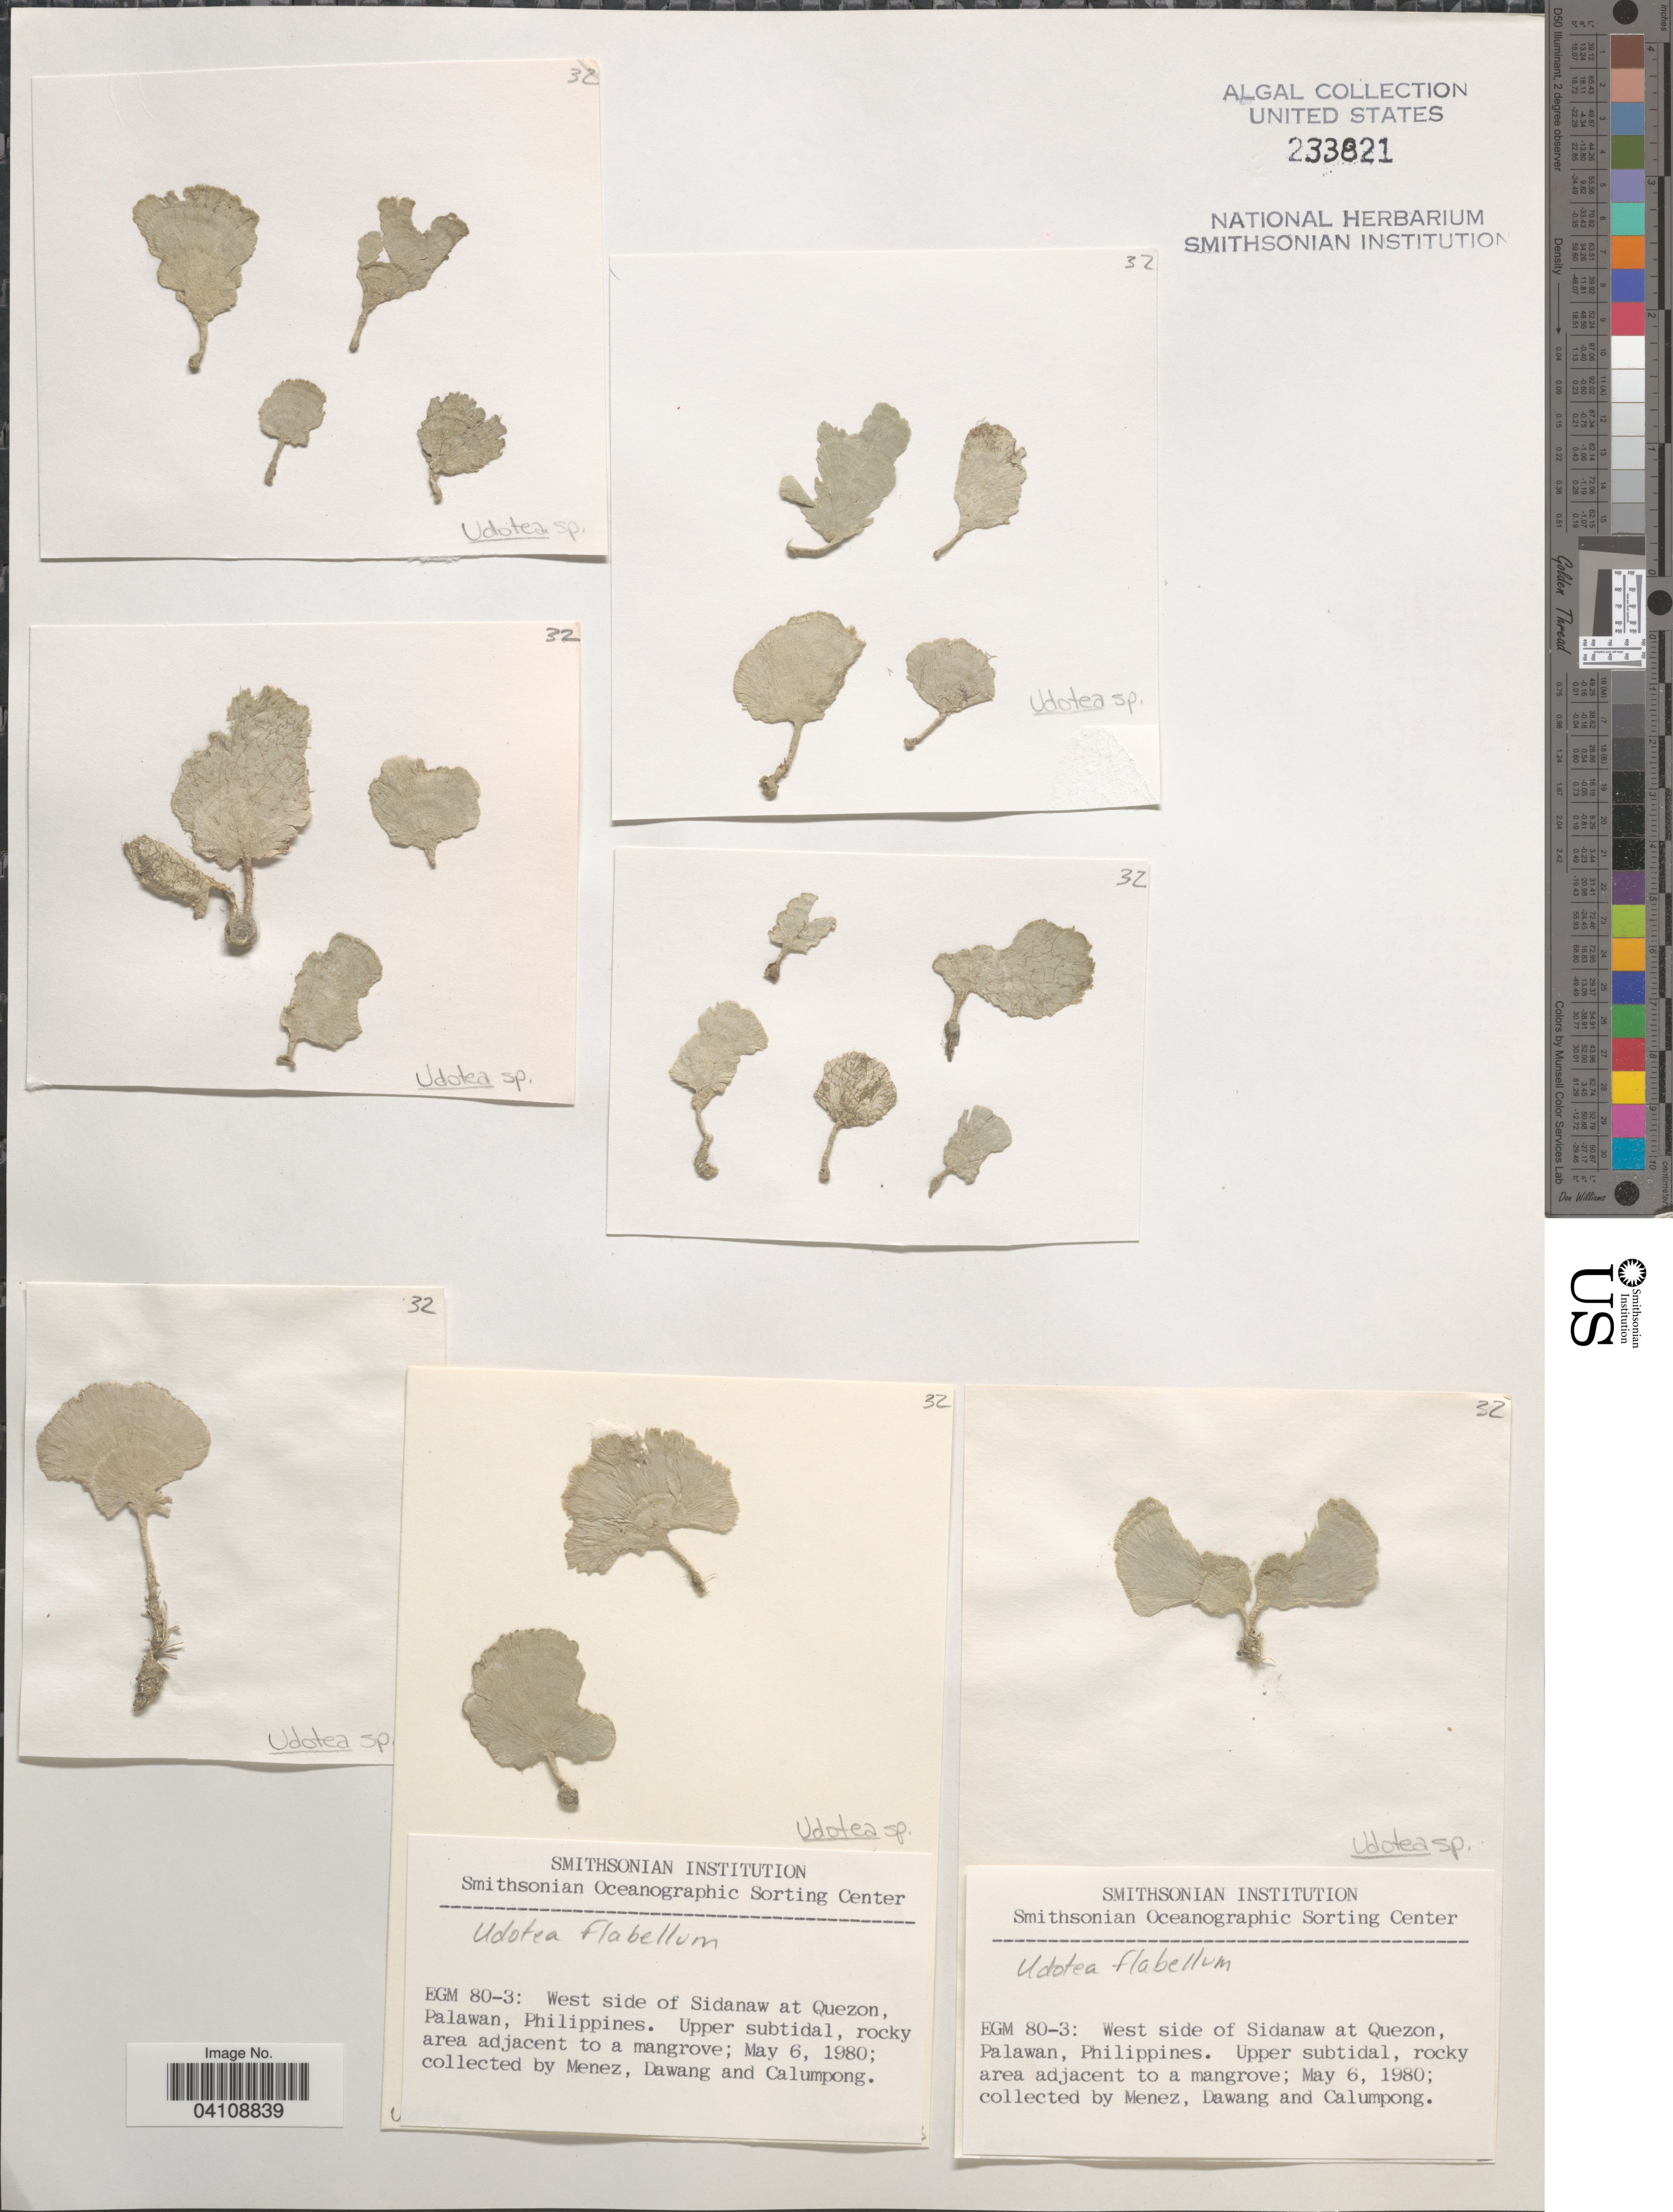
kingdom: Plantae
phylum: Chlorophyta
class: Ulvophyceae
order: Bryopsidales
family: Udoteaceae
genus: Udotea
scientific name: Udotea flabellum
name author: (J. Ellis & Sol.) M. Howe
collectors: Menez, Dawang & Calumpong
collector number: EGM80-3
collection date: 1980-05-06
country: Philippines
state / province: Mimaropa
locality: West side of Sidanaw at Quezon, Palawan.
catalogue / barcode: US 233821